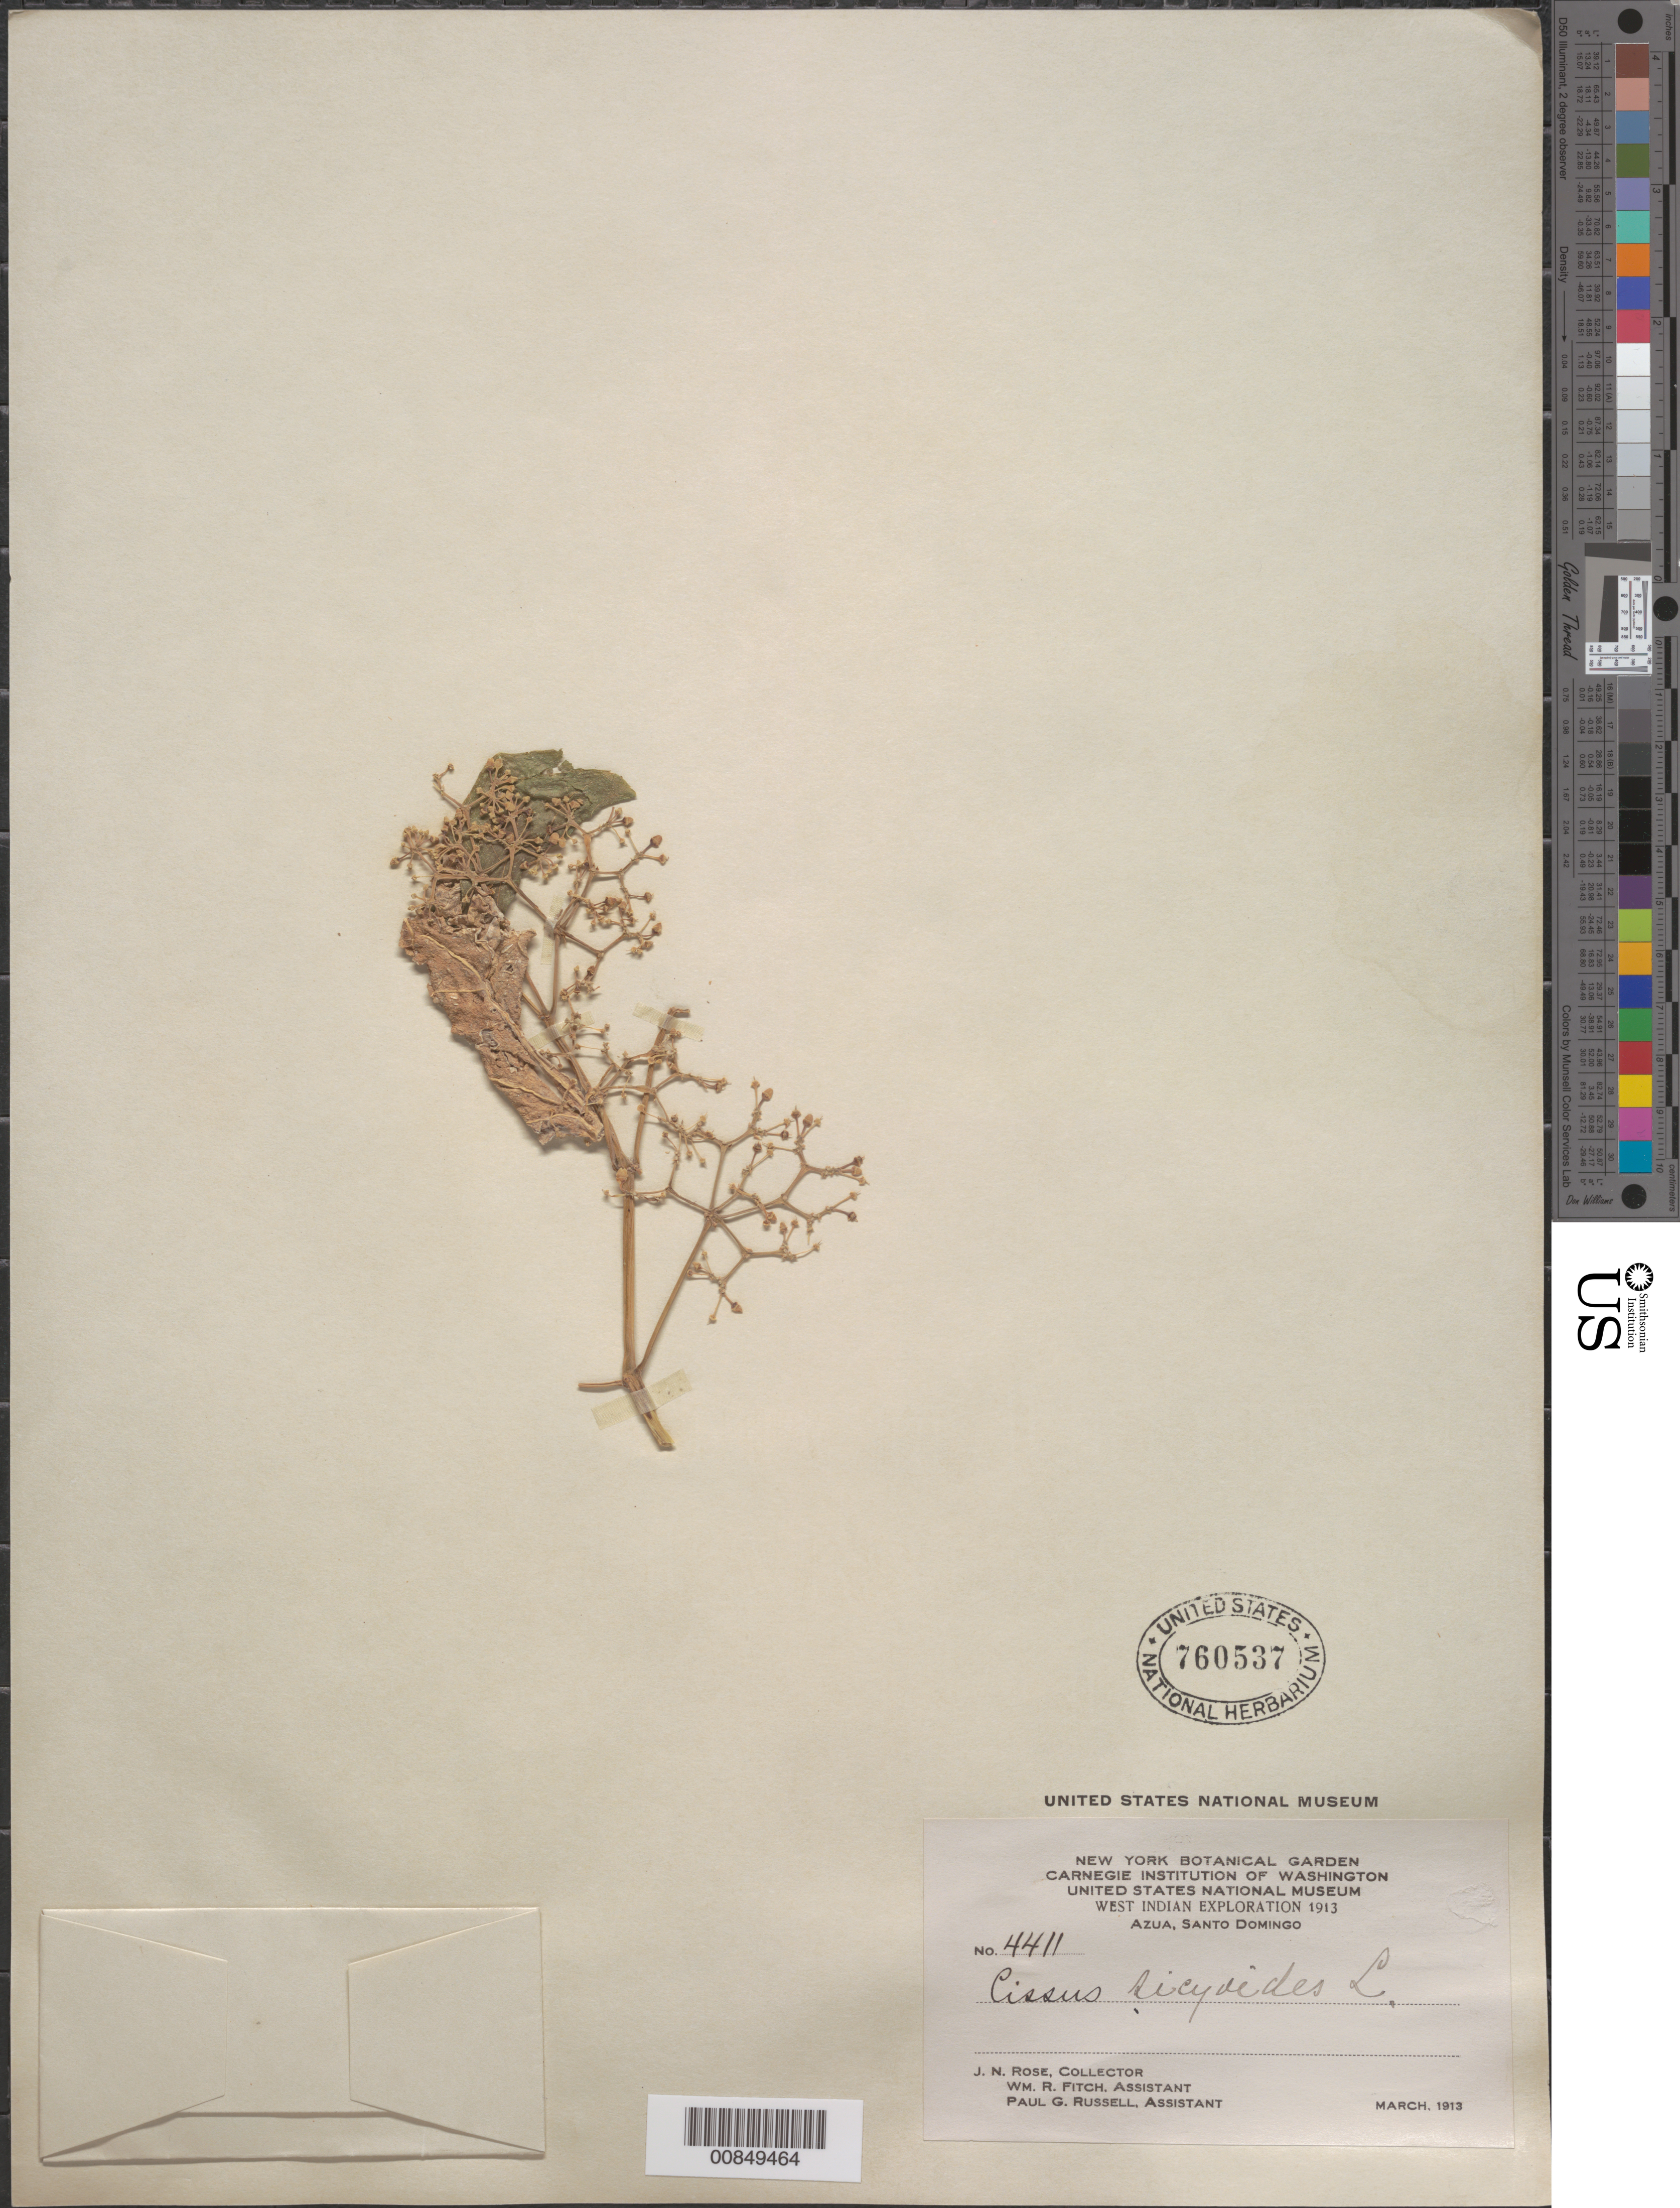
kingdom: Plantae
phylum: Tracheophyta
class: Magnoliopsida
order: Vitales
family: Vitaceae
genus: Cissus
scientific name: Cissus verticillata subsp. verticillata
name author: (L.) Nicolson & C.E. Jarvis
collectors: J. N. Rose, W. R. Fitch & P. G. Russell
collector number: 4411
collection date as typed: Mar 1913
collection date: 1913-03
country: Dominican Republic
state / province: Azua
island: Hispaniola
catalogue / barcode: US 760537